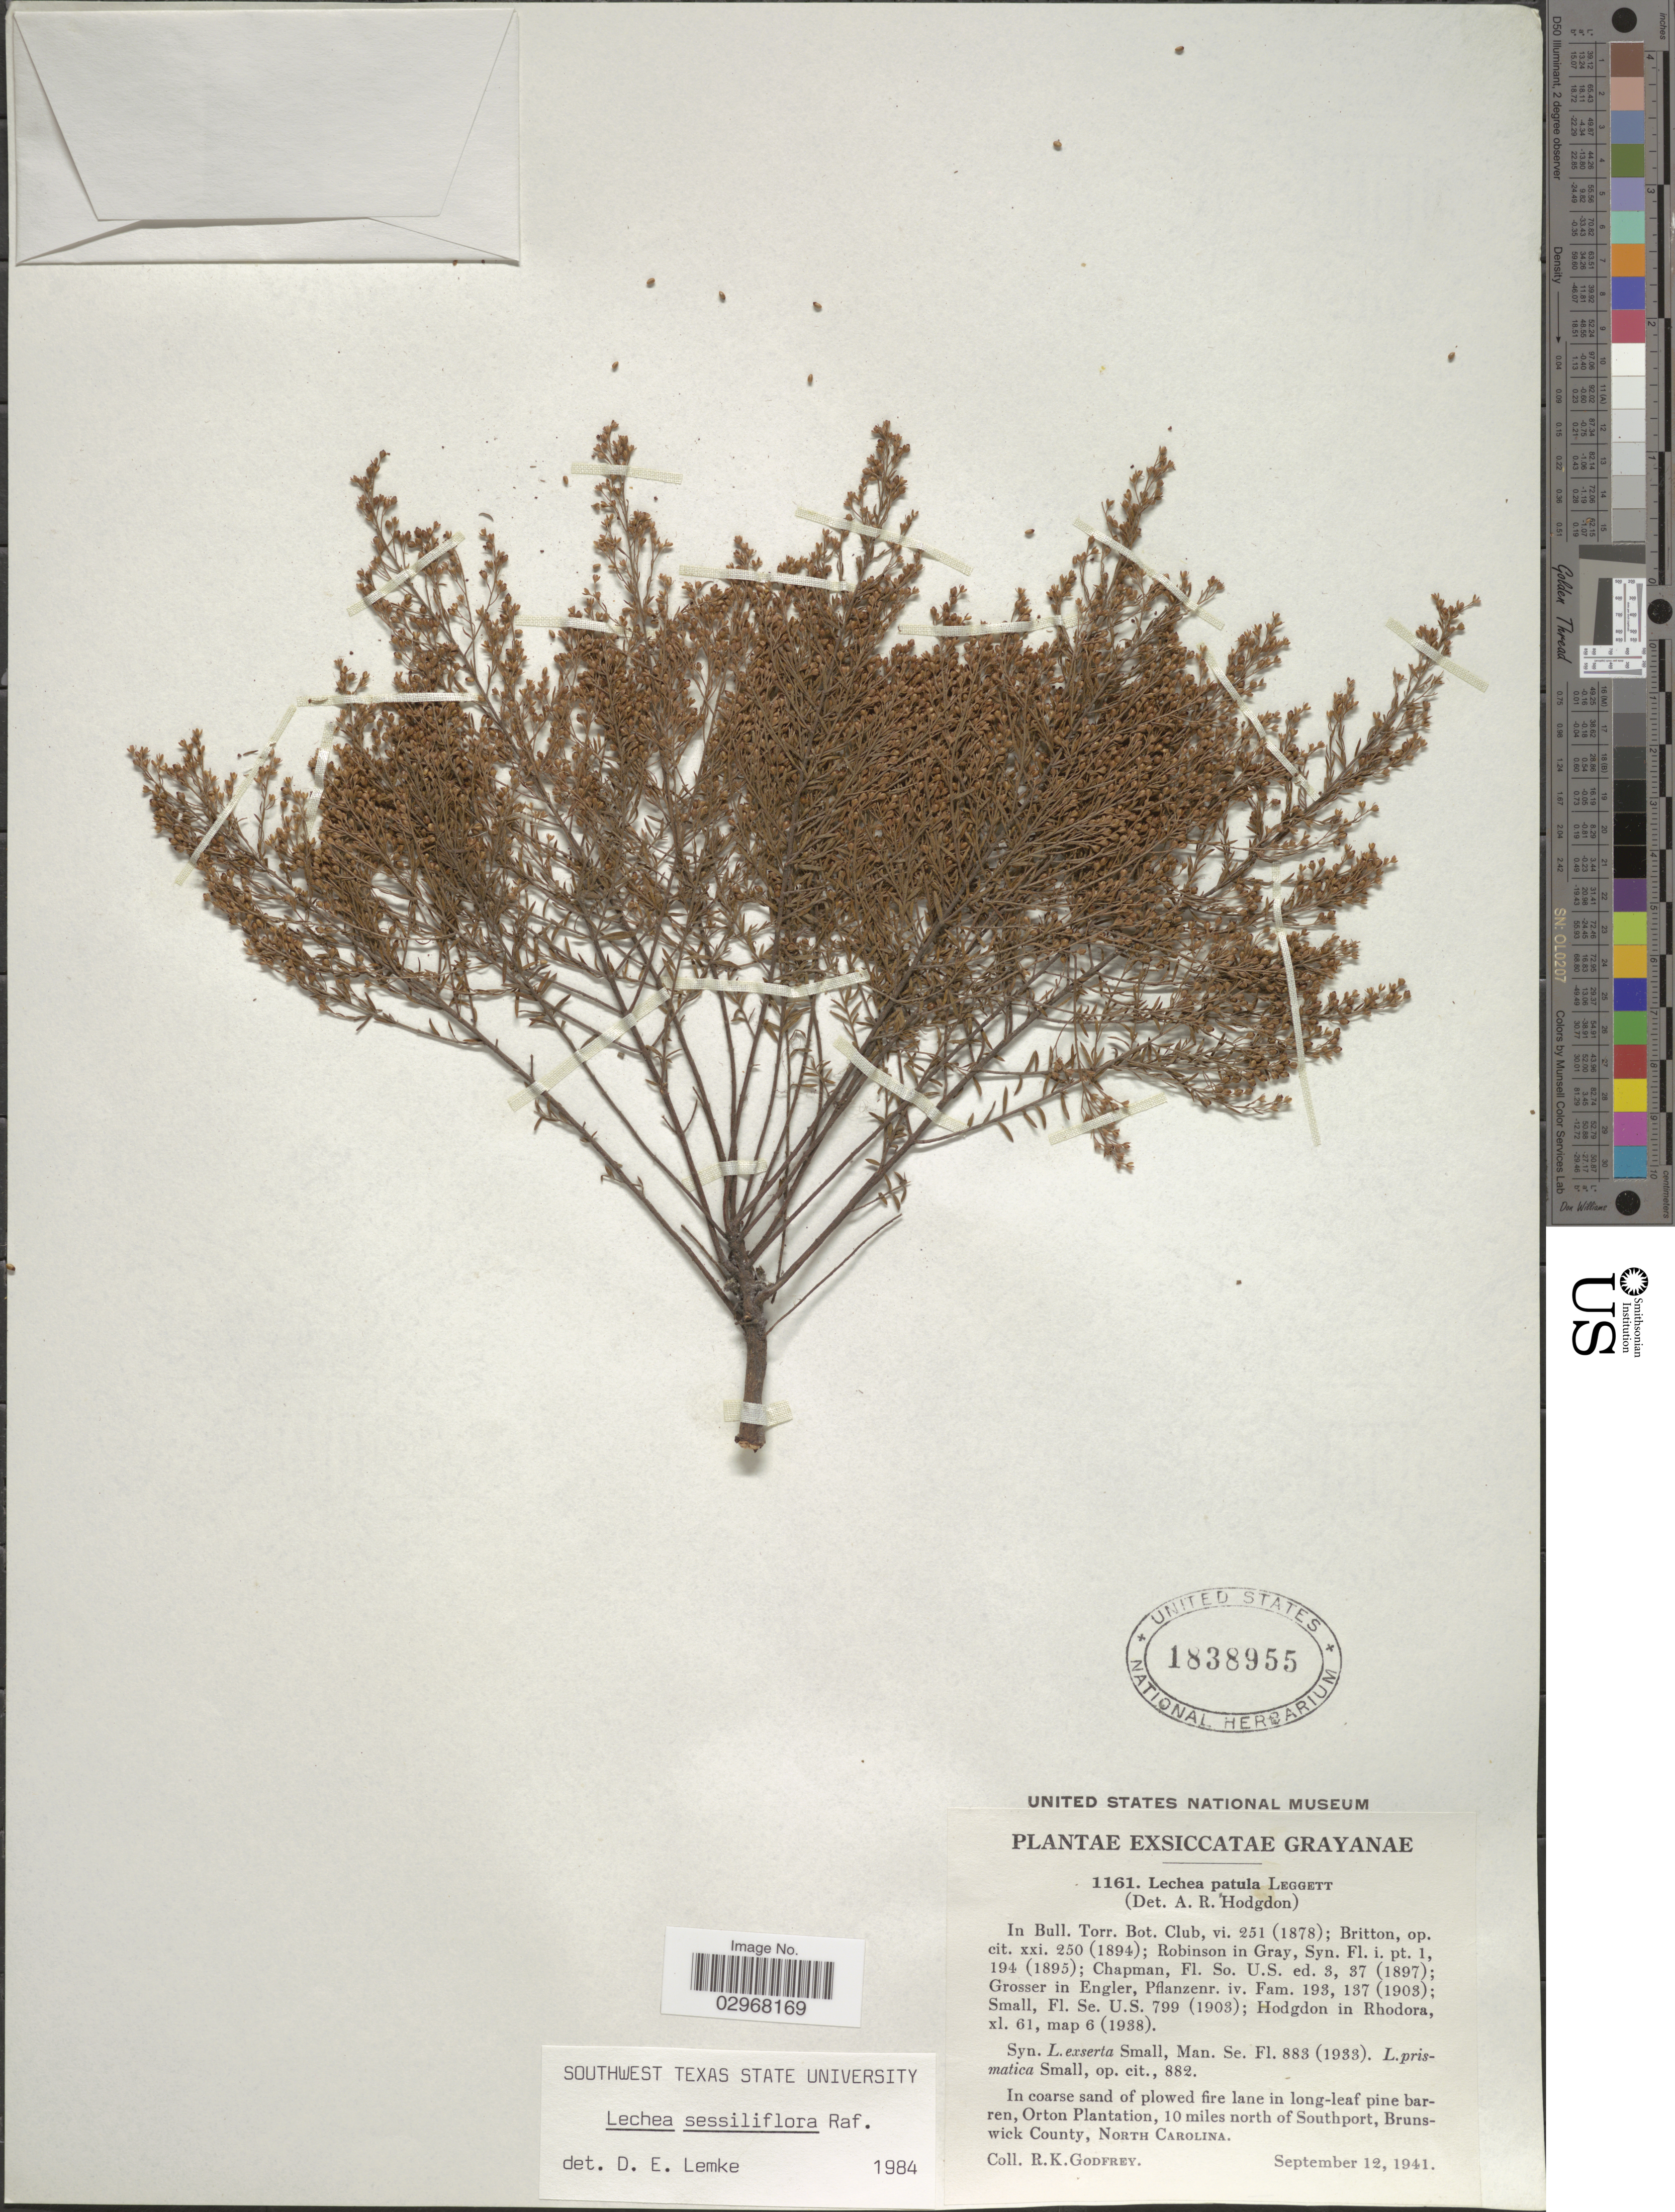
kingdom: Plantae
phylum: Tracheophyta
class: Magnoliopsida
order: Malvales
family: Cistaceae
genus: Lechea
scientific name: Lechea sessiliflora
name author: Raf.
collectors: R. K. Godfrey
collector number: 1161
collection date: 1941-09-12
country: United States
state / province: North Carolina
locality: Orton Plantation, 10 miles north of Southport, Brunswick County.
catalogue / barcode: US 1838955